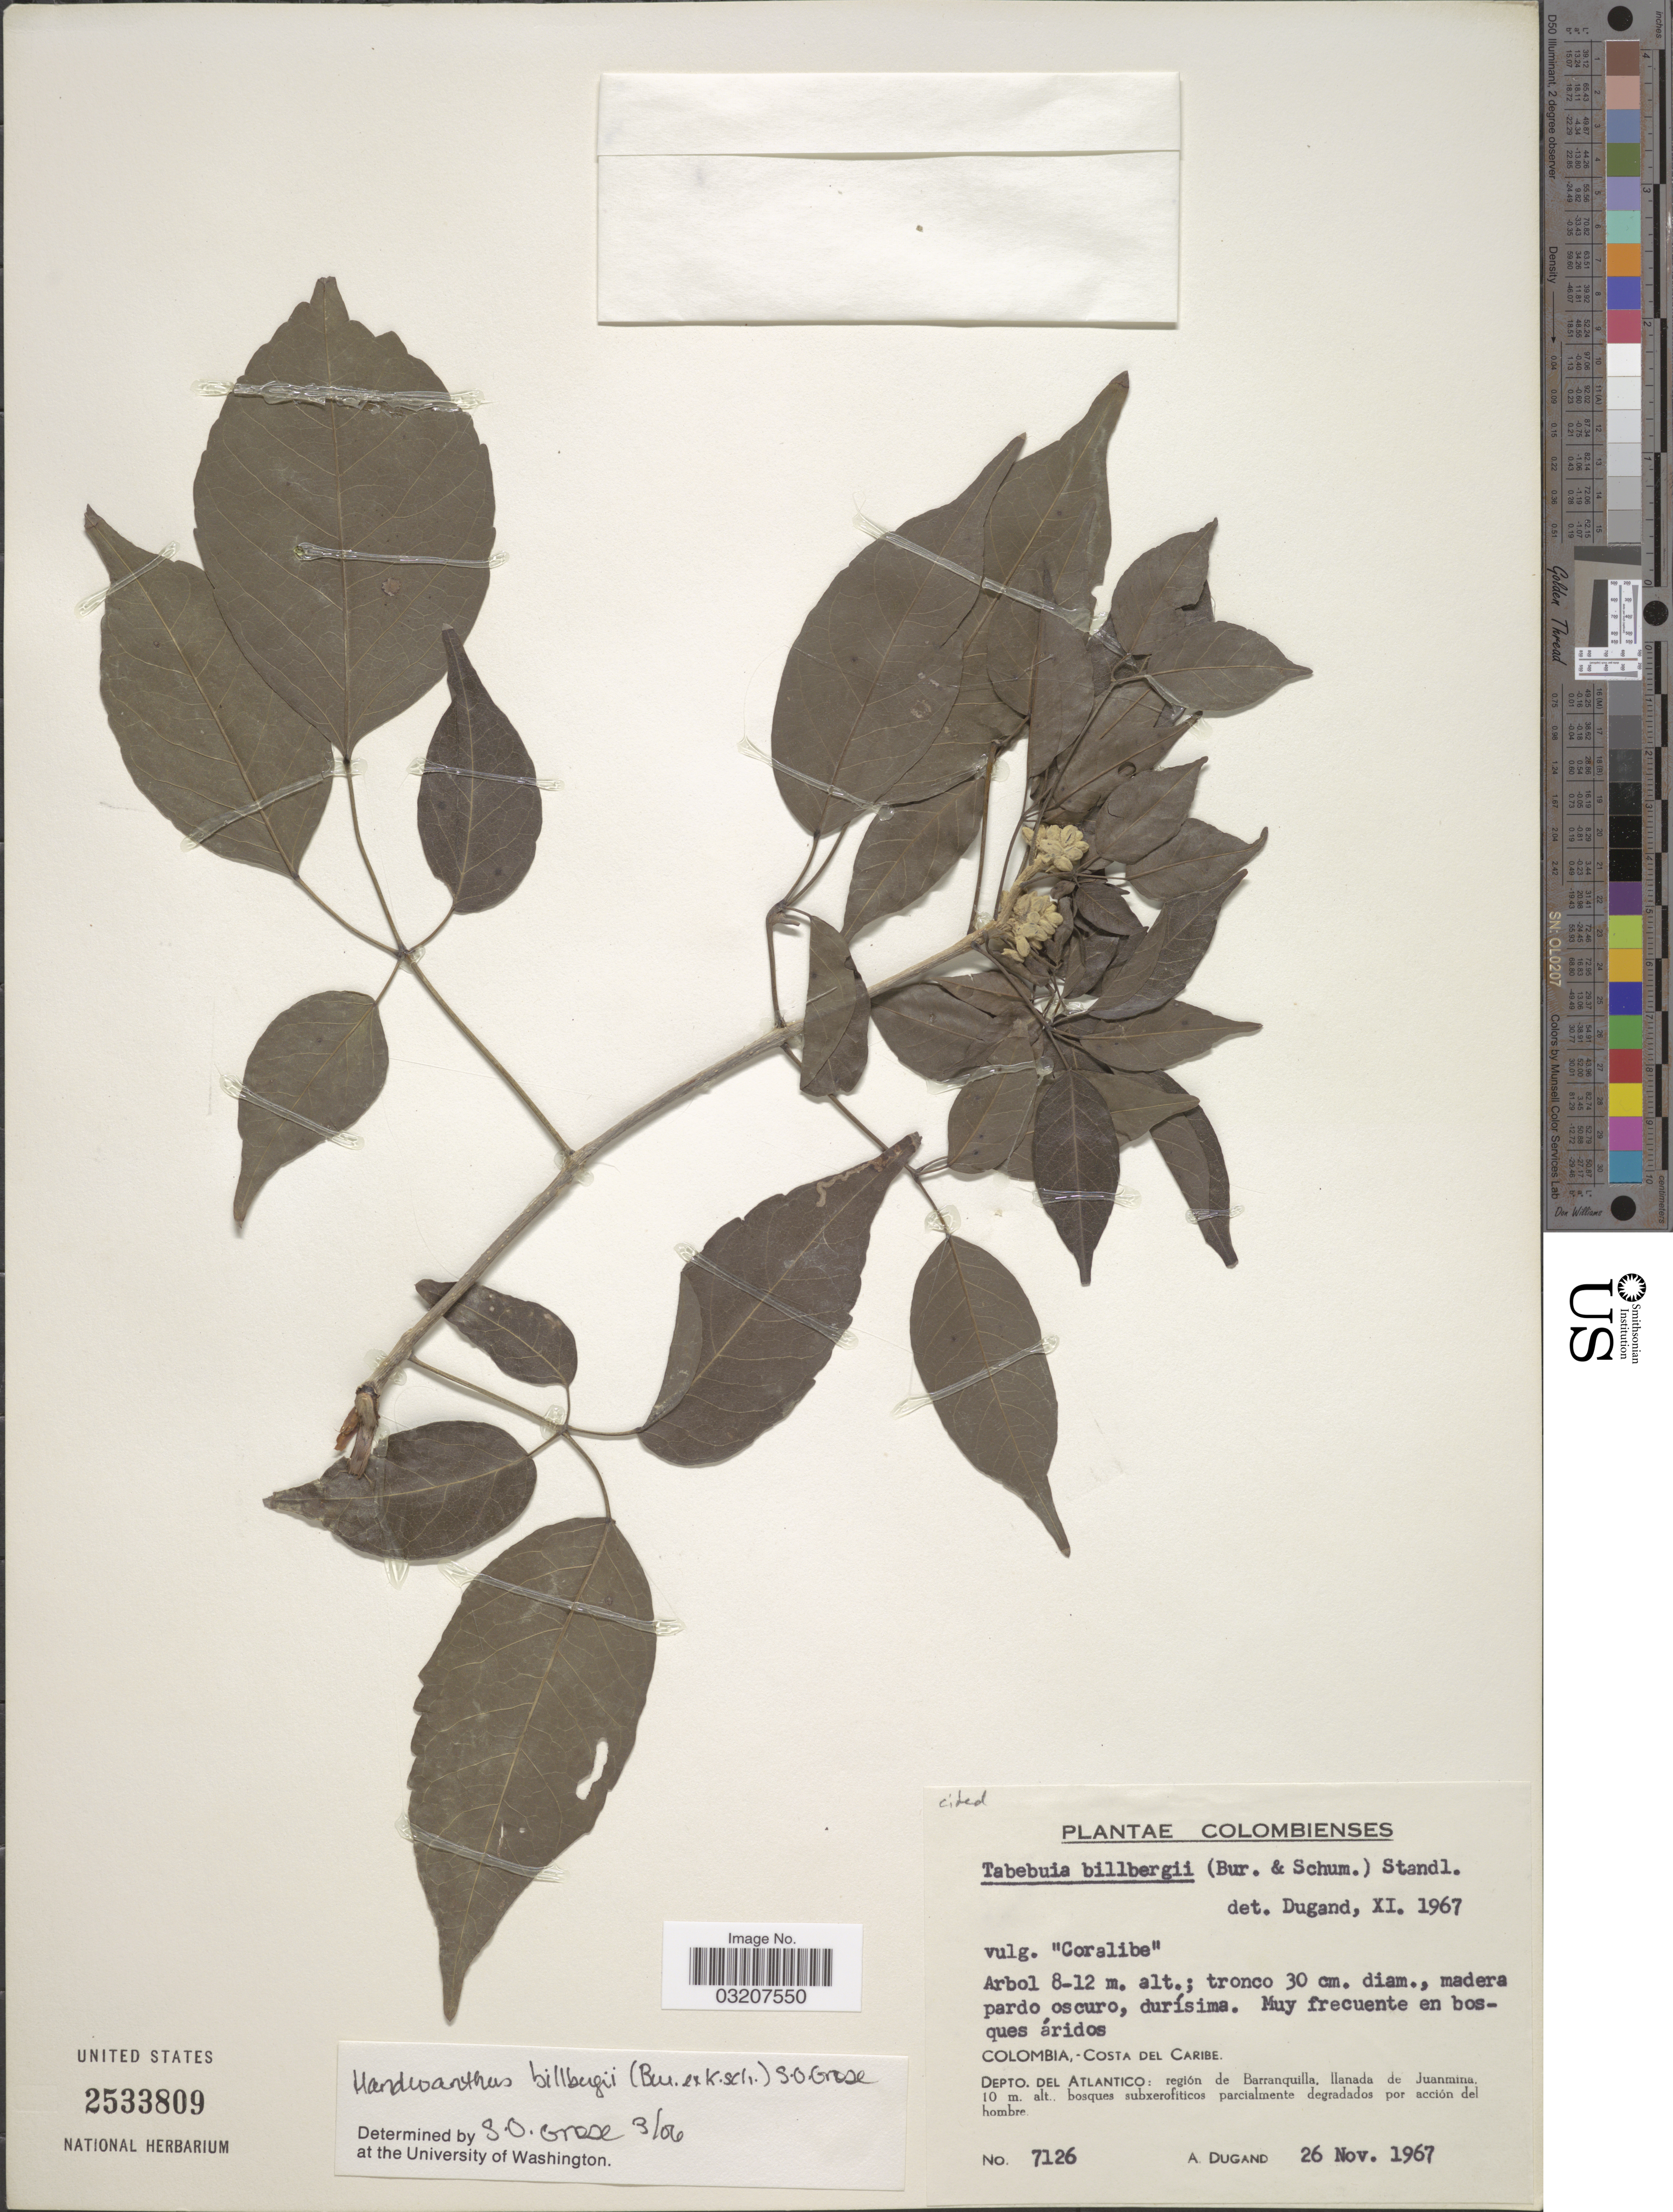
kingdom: Plantae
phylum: Tracheophyta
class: Magnoliopsida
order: Lamiales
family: Bignoniaceae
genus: Handroanthus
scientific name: Handroanthus billbergii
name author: (Bureau & K. Schum.) S.O. Grose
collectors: A. Dugand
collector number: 7126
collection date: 1967-11-26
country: Colombia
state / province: Atlántico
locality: Costa del Caribe. Depto. del Atlantico: región de Barranquilla, llanada de Juanmina.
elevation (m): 10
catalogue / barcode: US 2533809